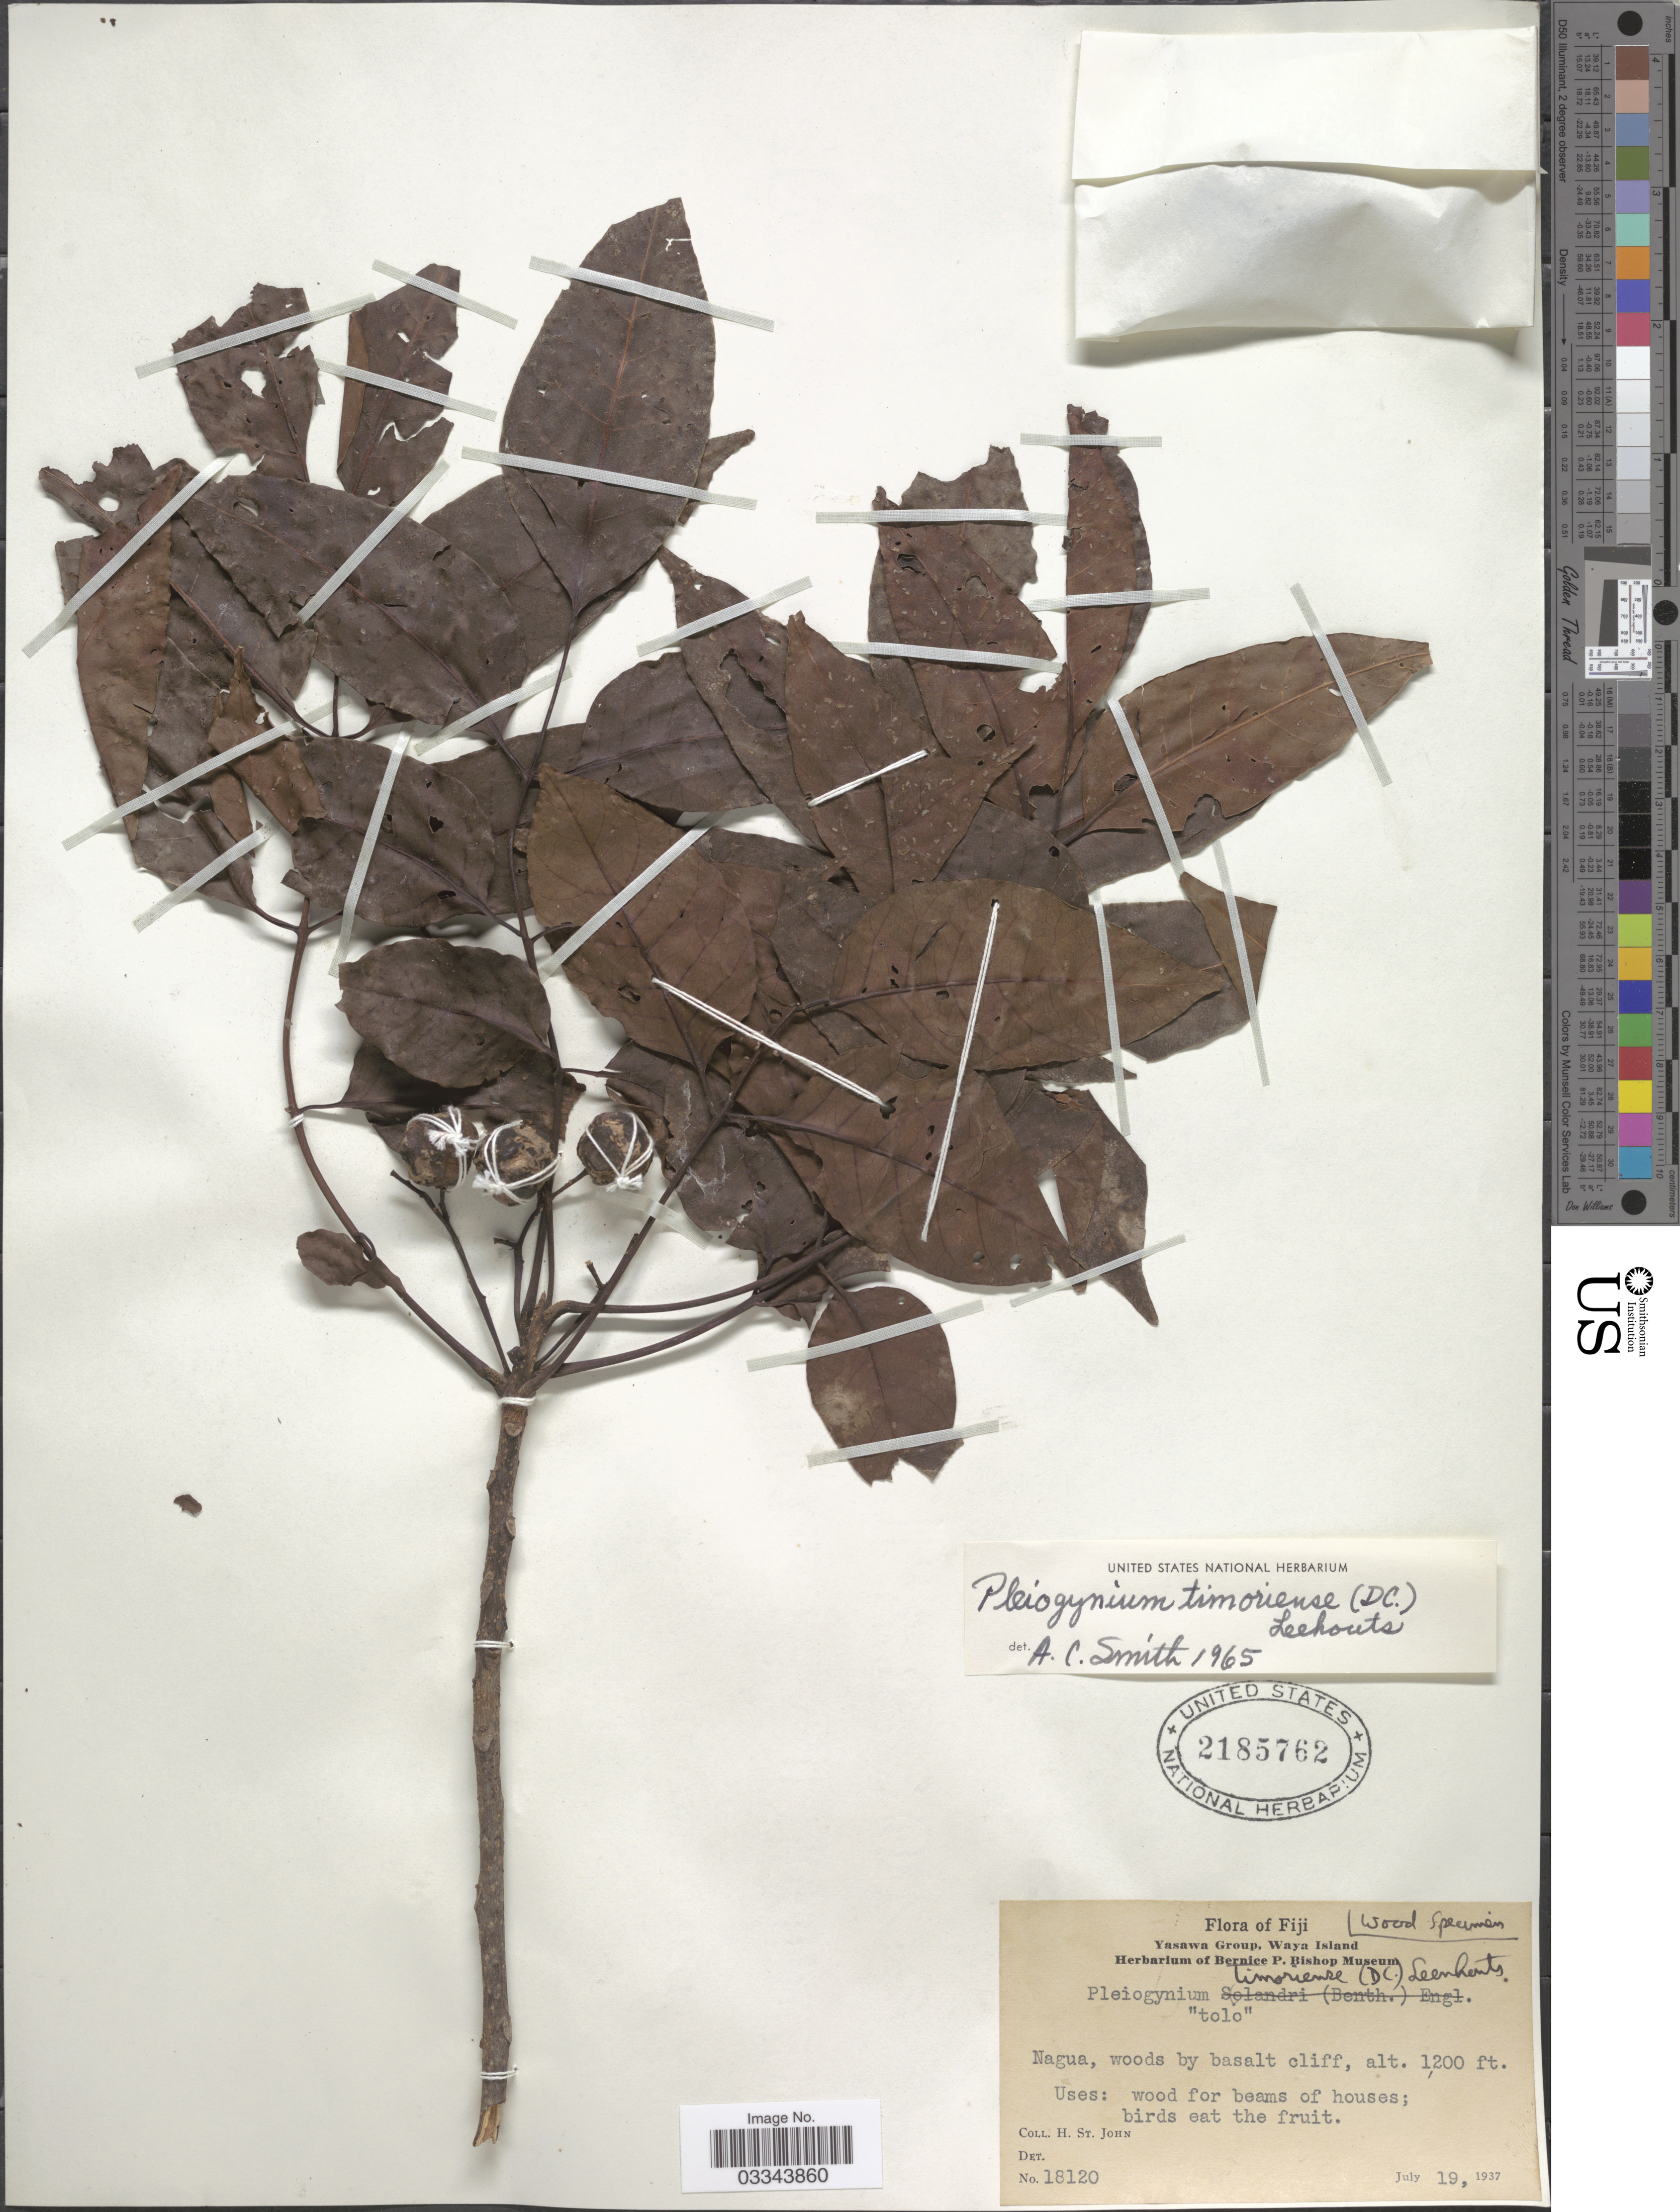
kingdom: Plantae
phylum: Tracheophyta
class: Magnoliopsida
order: Sapindales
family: Anacardiaceae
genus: Pleiogynium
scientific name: Pleiogynium timoriense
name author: (A. DC.) Leenh.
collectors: H. St. John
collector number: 18120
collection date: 1937-07-19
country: Fiji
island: Waya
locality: Yasawa Group, Waya Island, Nagua.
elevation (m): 366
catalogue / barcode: US 2185762